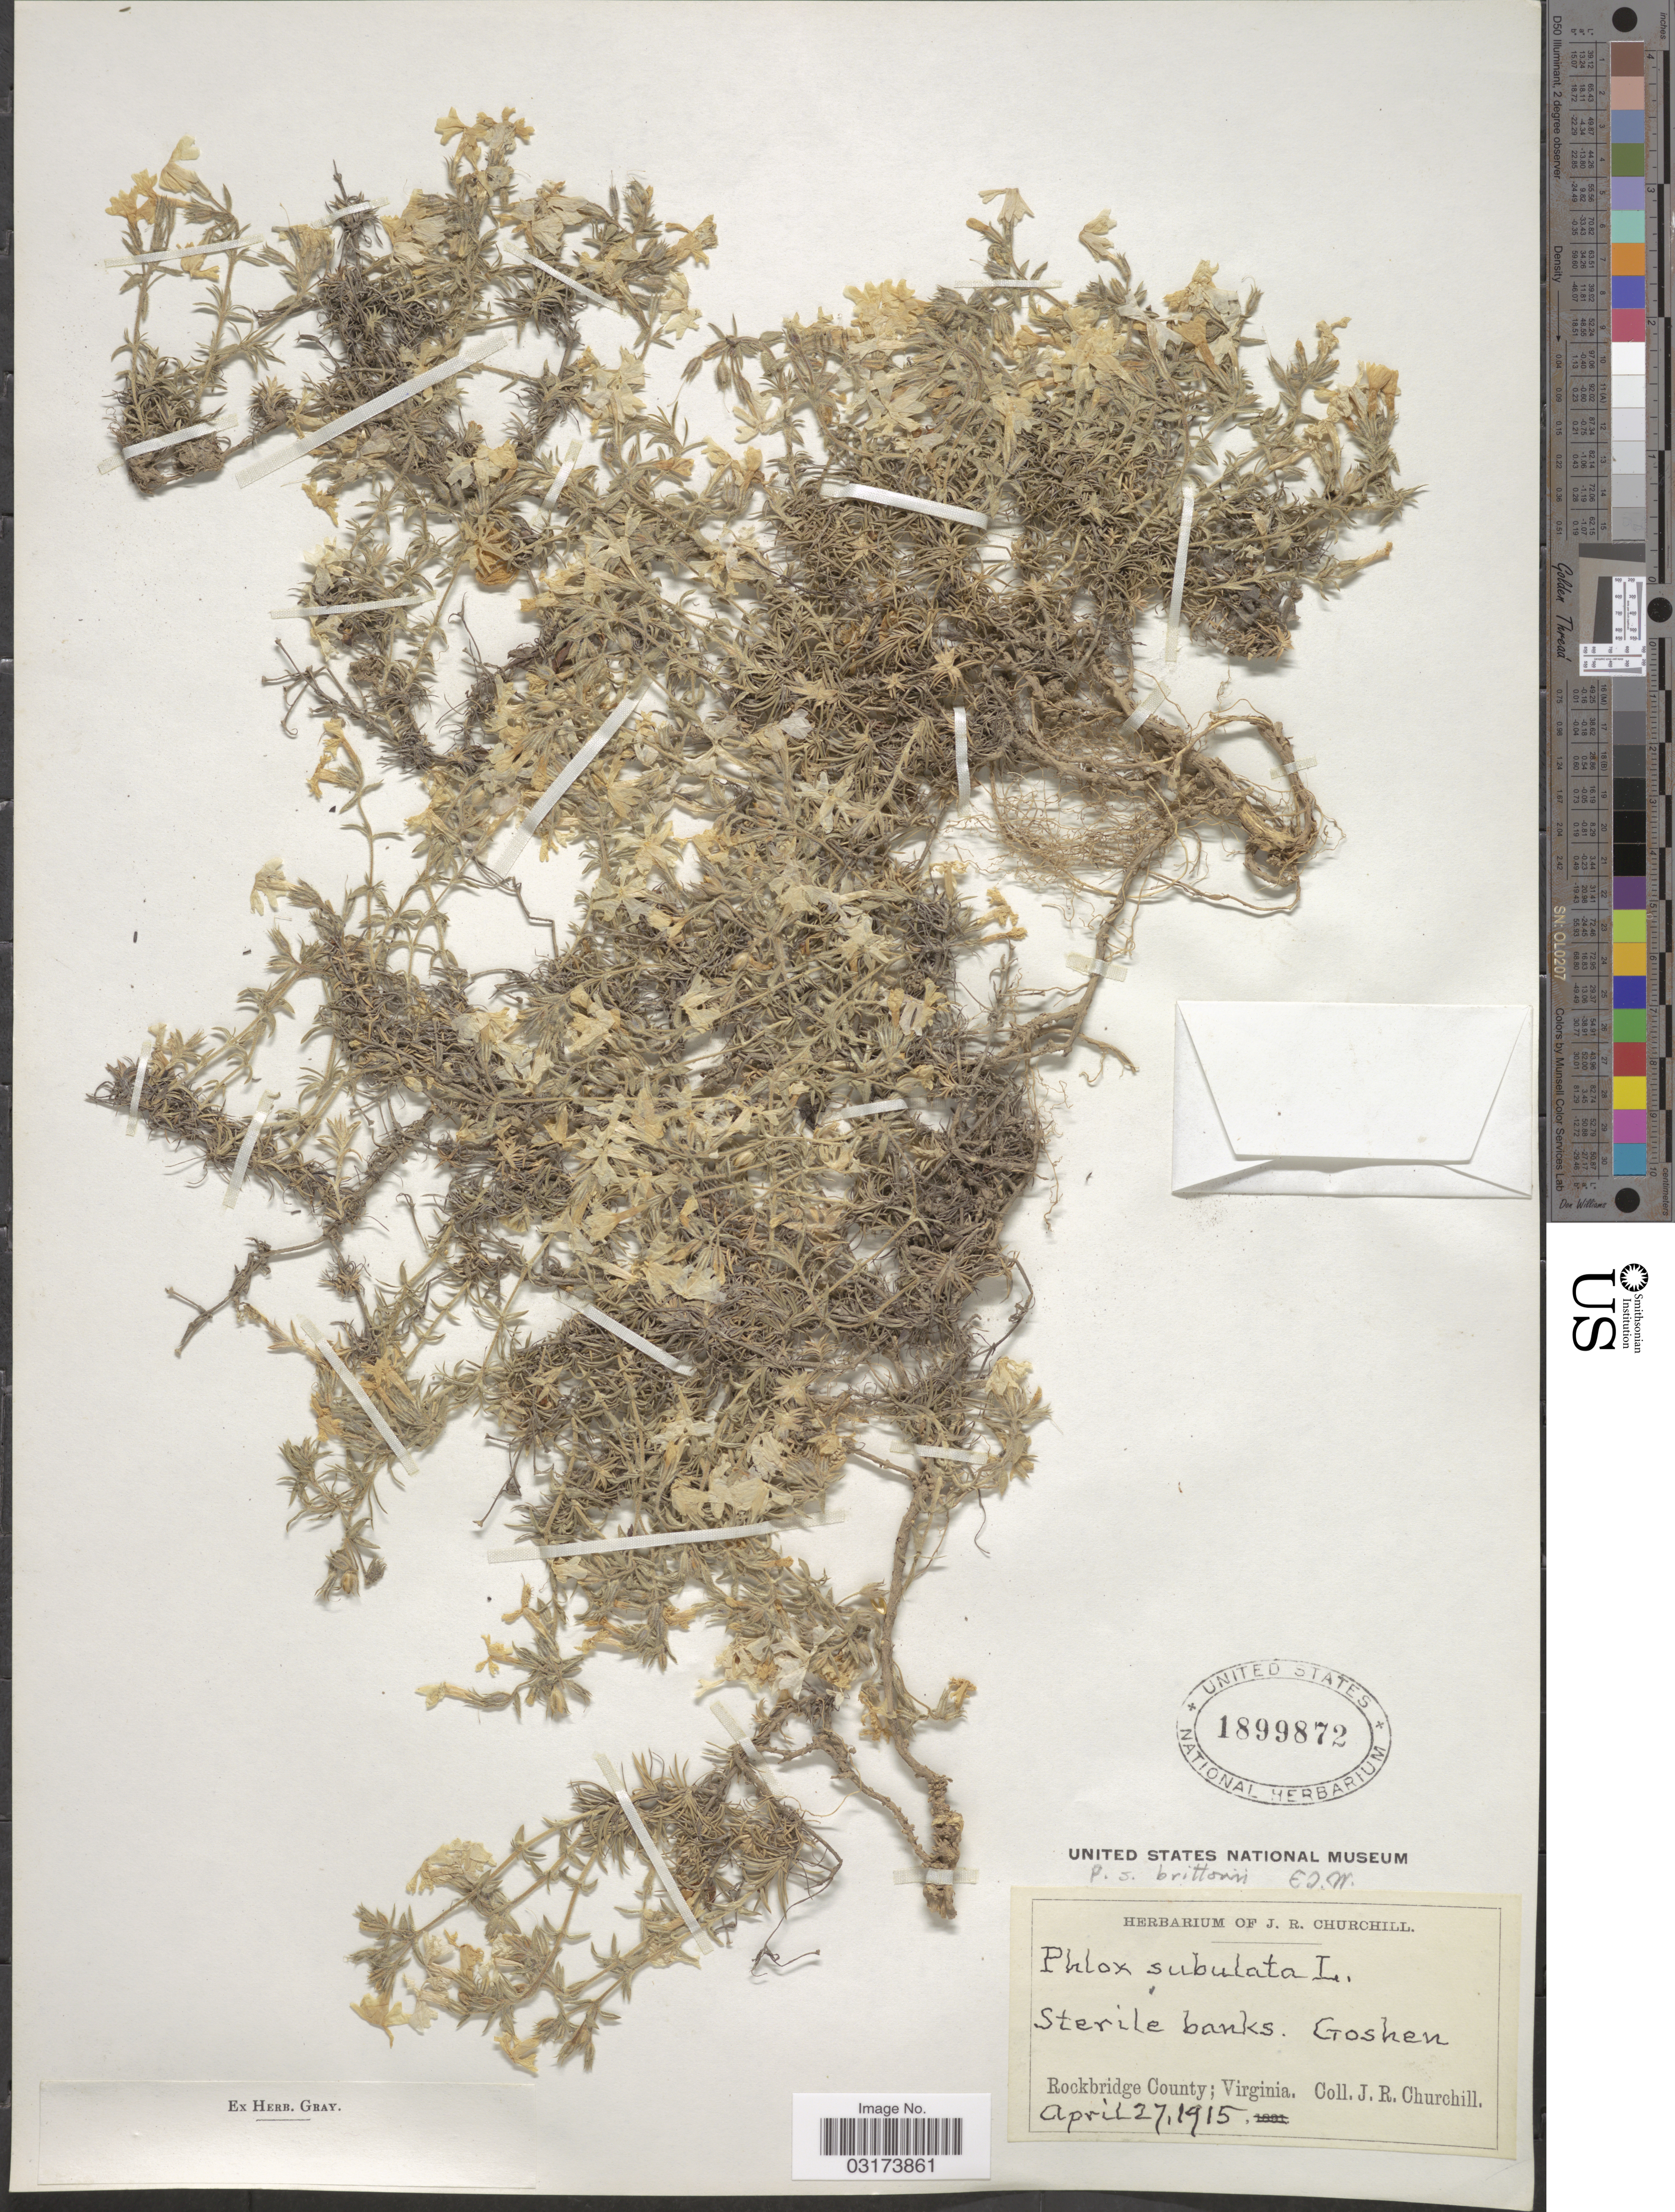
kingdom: Plantae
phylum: Tracheophyta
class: Magnoliopsida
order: Ericales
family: Polemoniaceae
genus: Phlox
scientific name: Phlox subulata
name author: L.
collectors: J. Churchill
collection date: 1915-04-27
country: United States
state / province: Virginia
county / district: Rockbridge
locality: Goshen. Rockbridge County.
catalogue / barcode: US 1899872